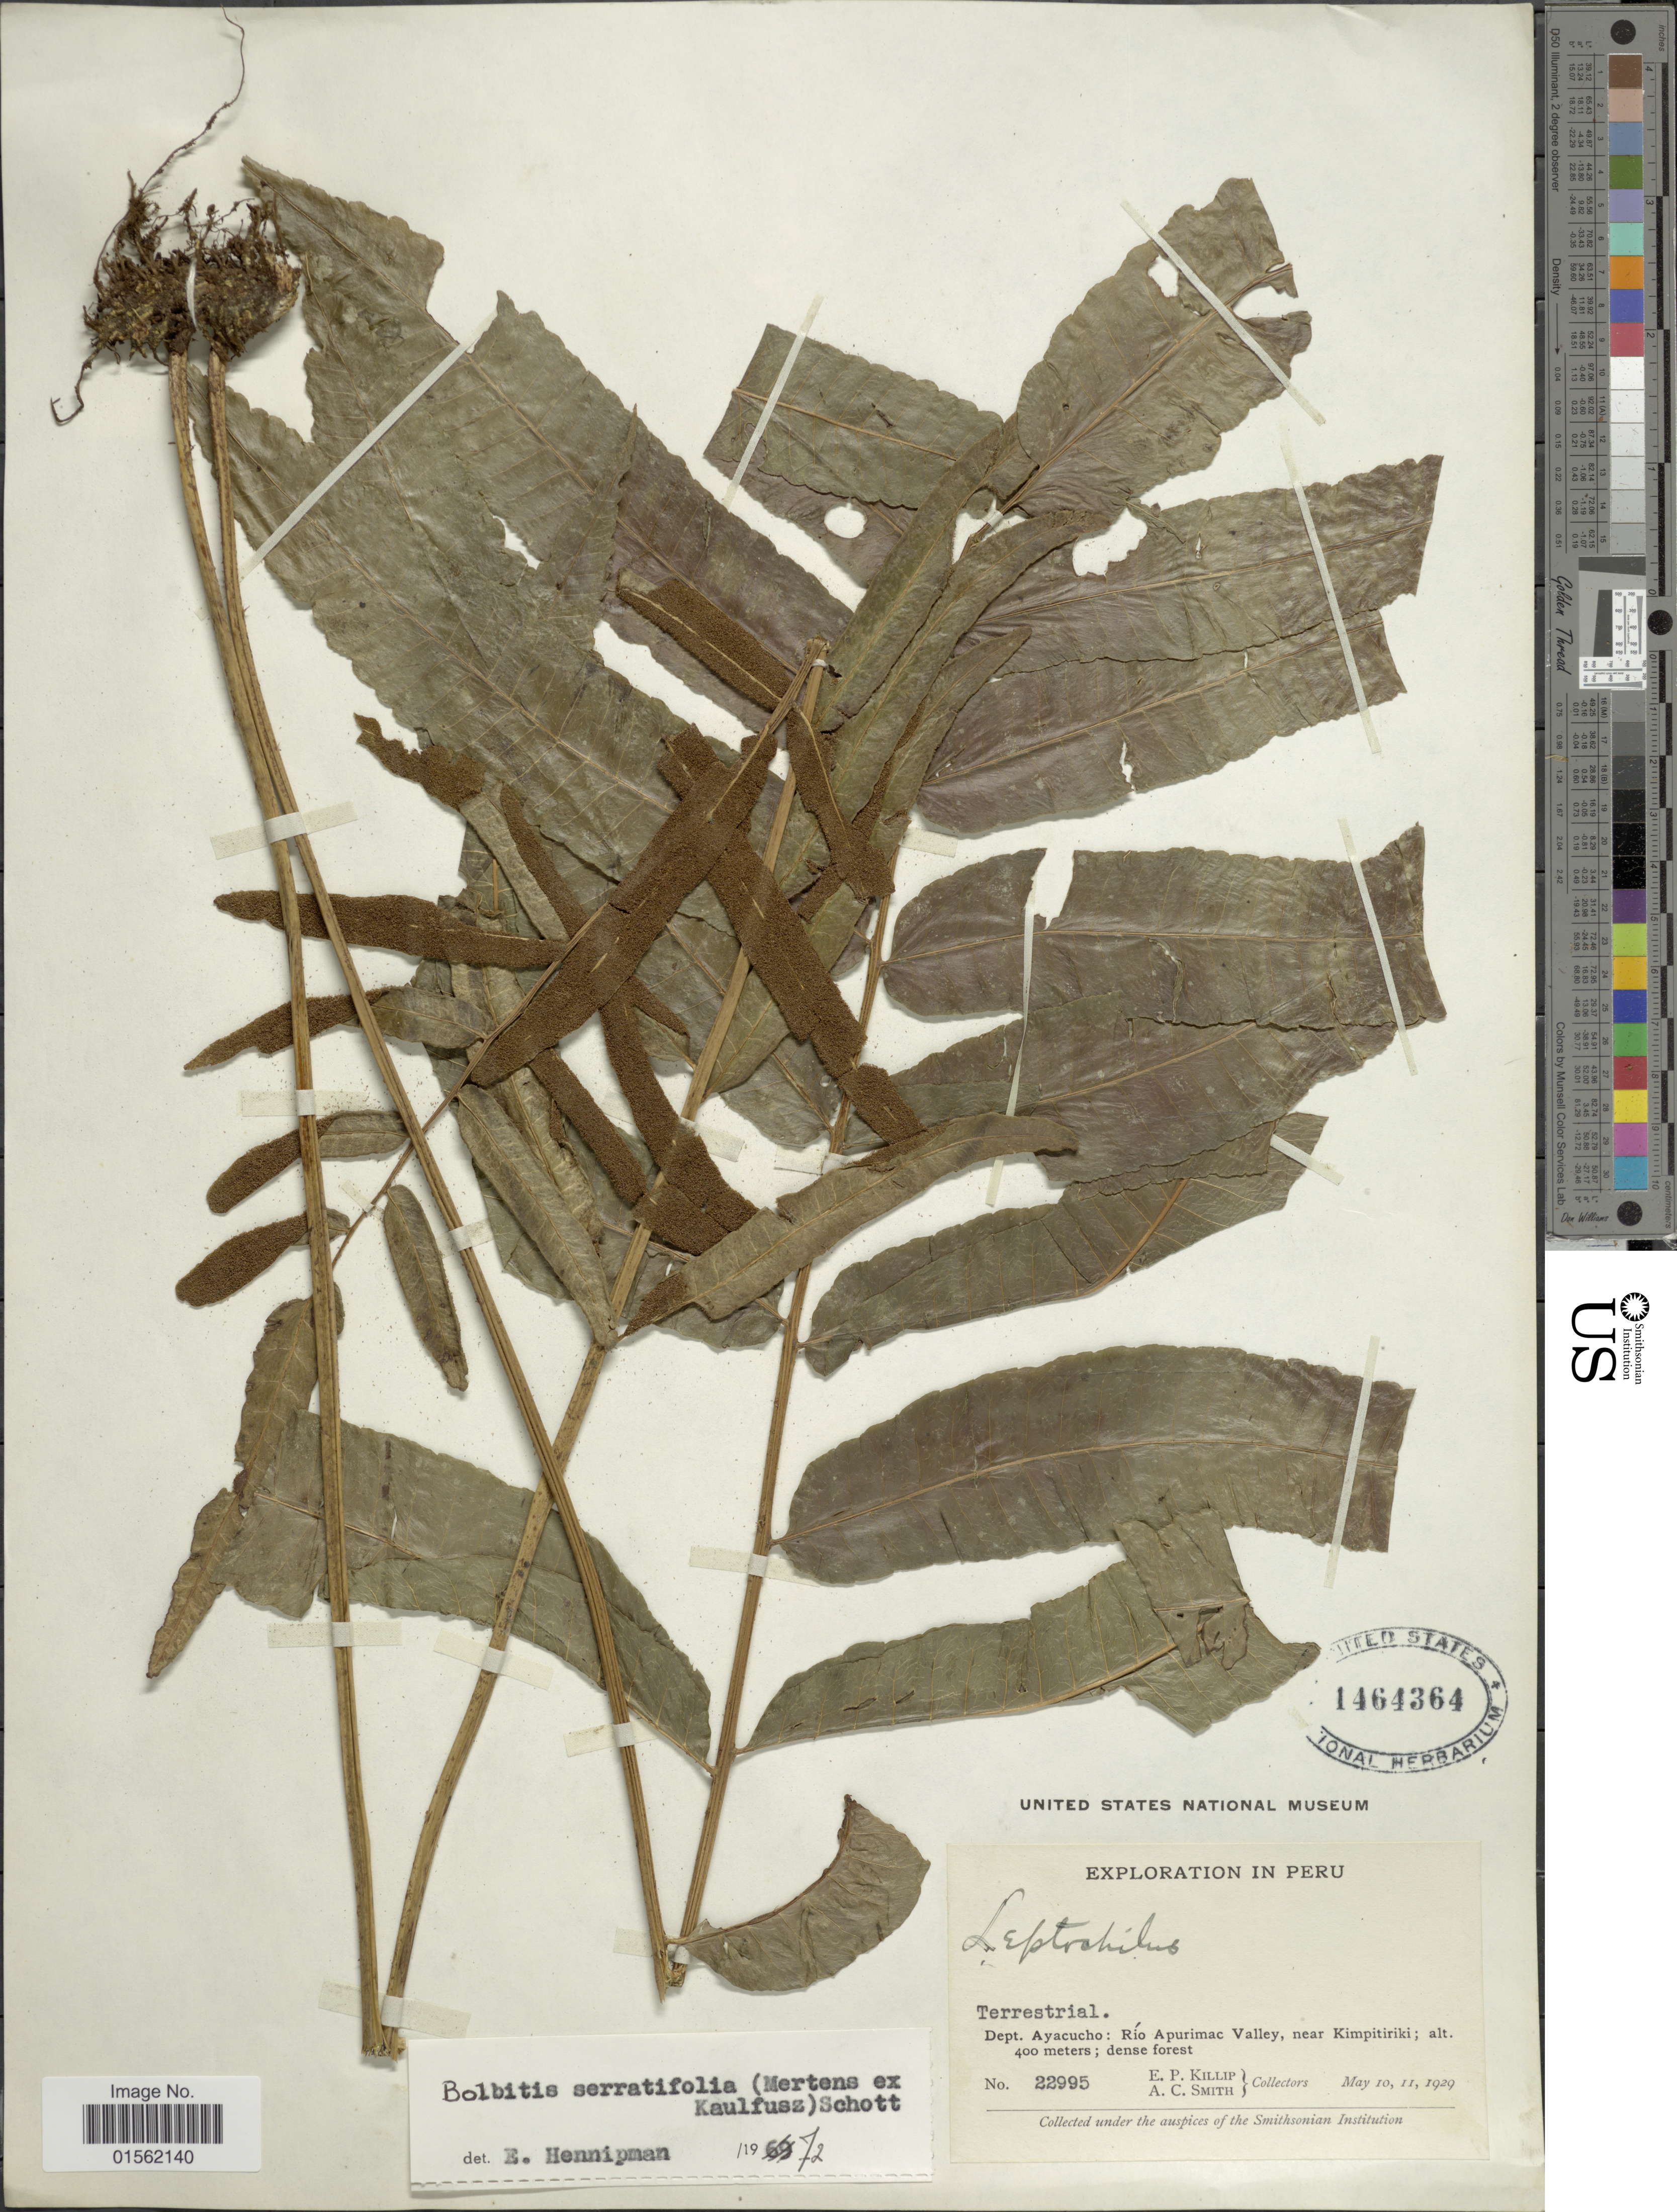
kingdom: Plantae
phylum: Tracheophyta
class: Polypodiopsida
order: Polypodiales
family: Dryopteridaceae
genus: Bolbitis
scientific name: Bolbitis serratifolia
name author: (Mert. ex Kaulf.) Schott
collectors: E. P. Killip & A. C. Smith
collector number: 22995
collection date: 1929-05-10/1929-05-11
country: Peru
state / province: Ayacucho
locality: Río Apurimac Valley, near Kimpitiriki, dense forest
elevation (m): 400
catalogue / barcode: US 1464364